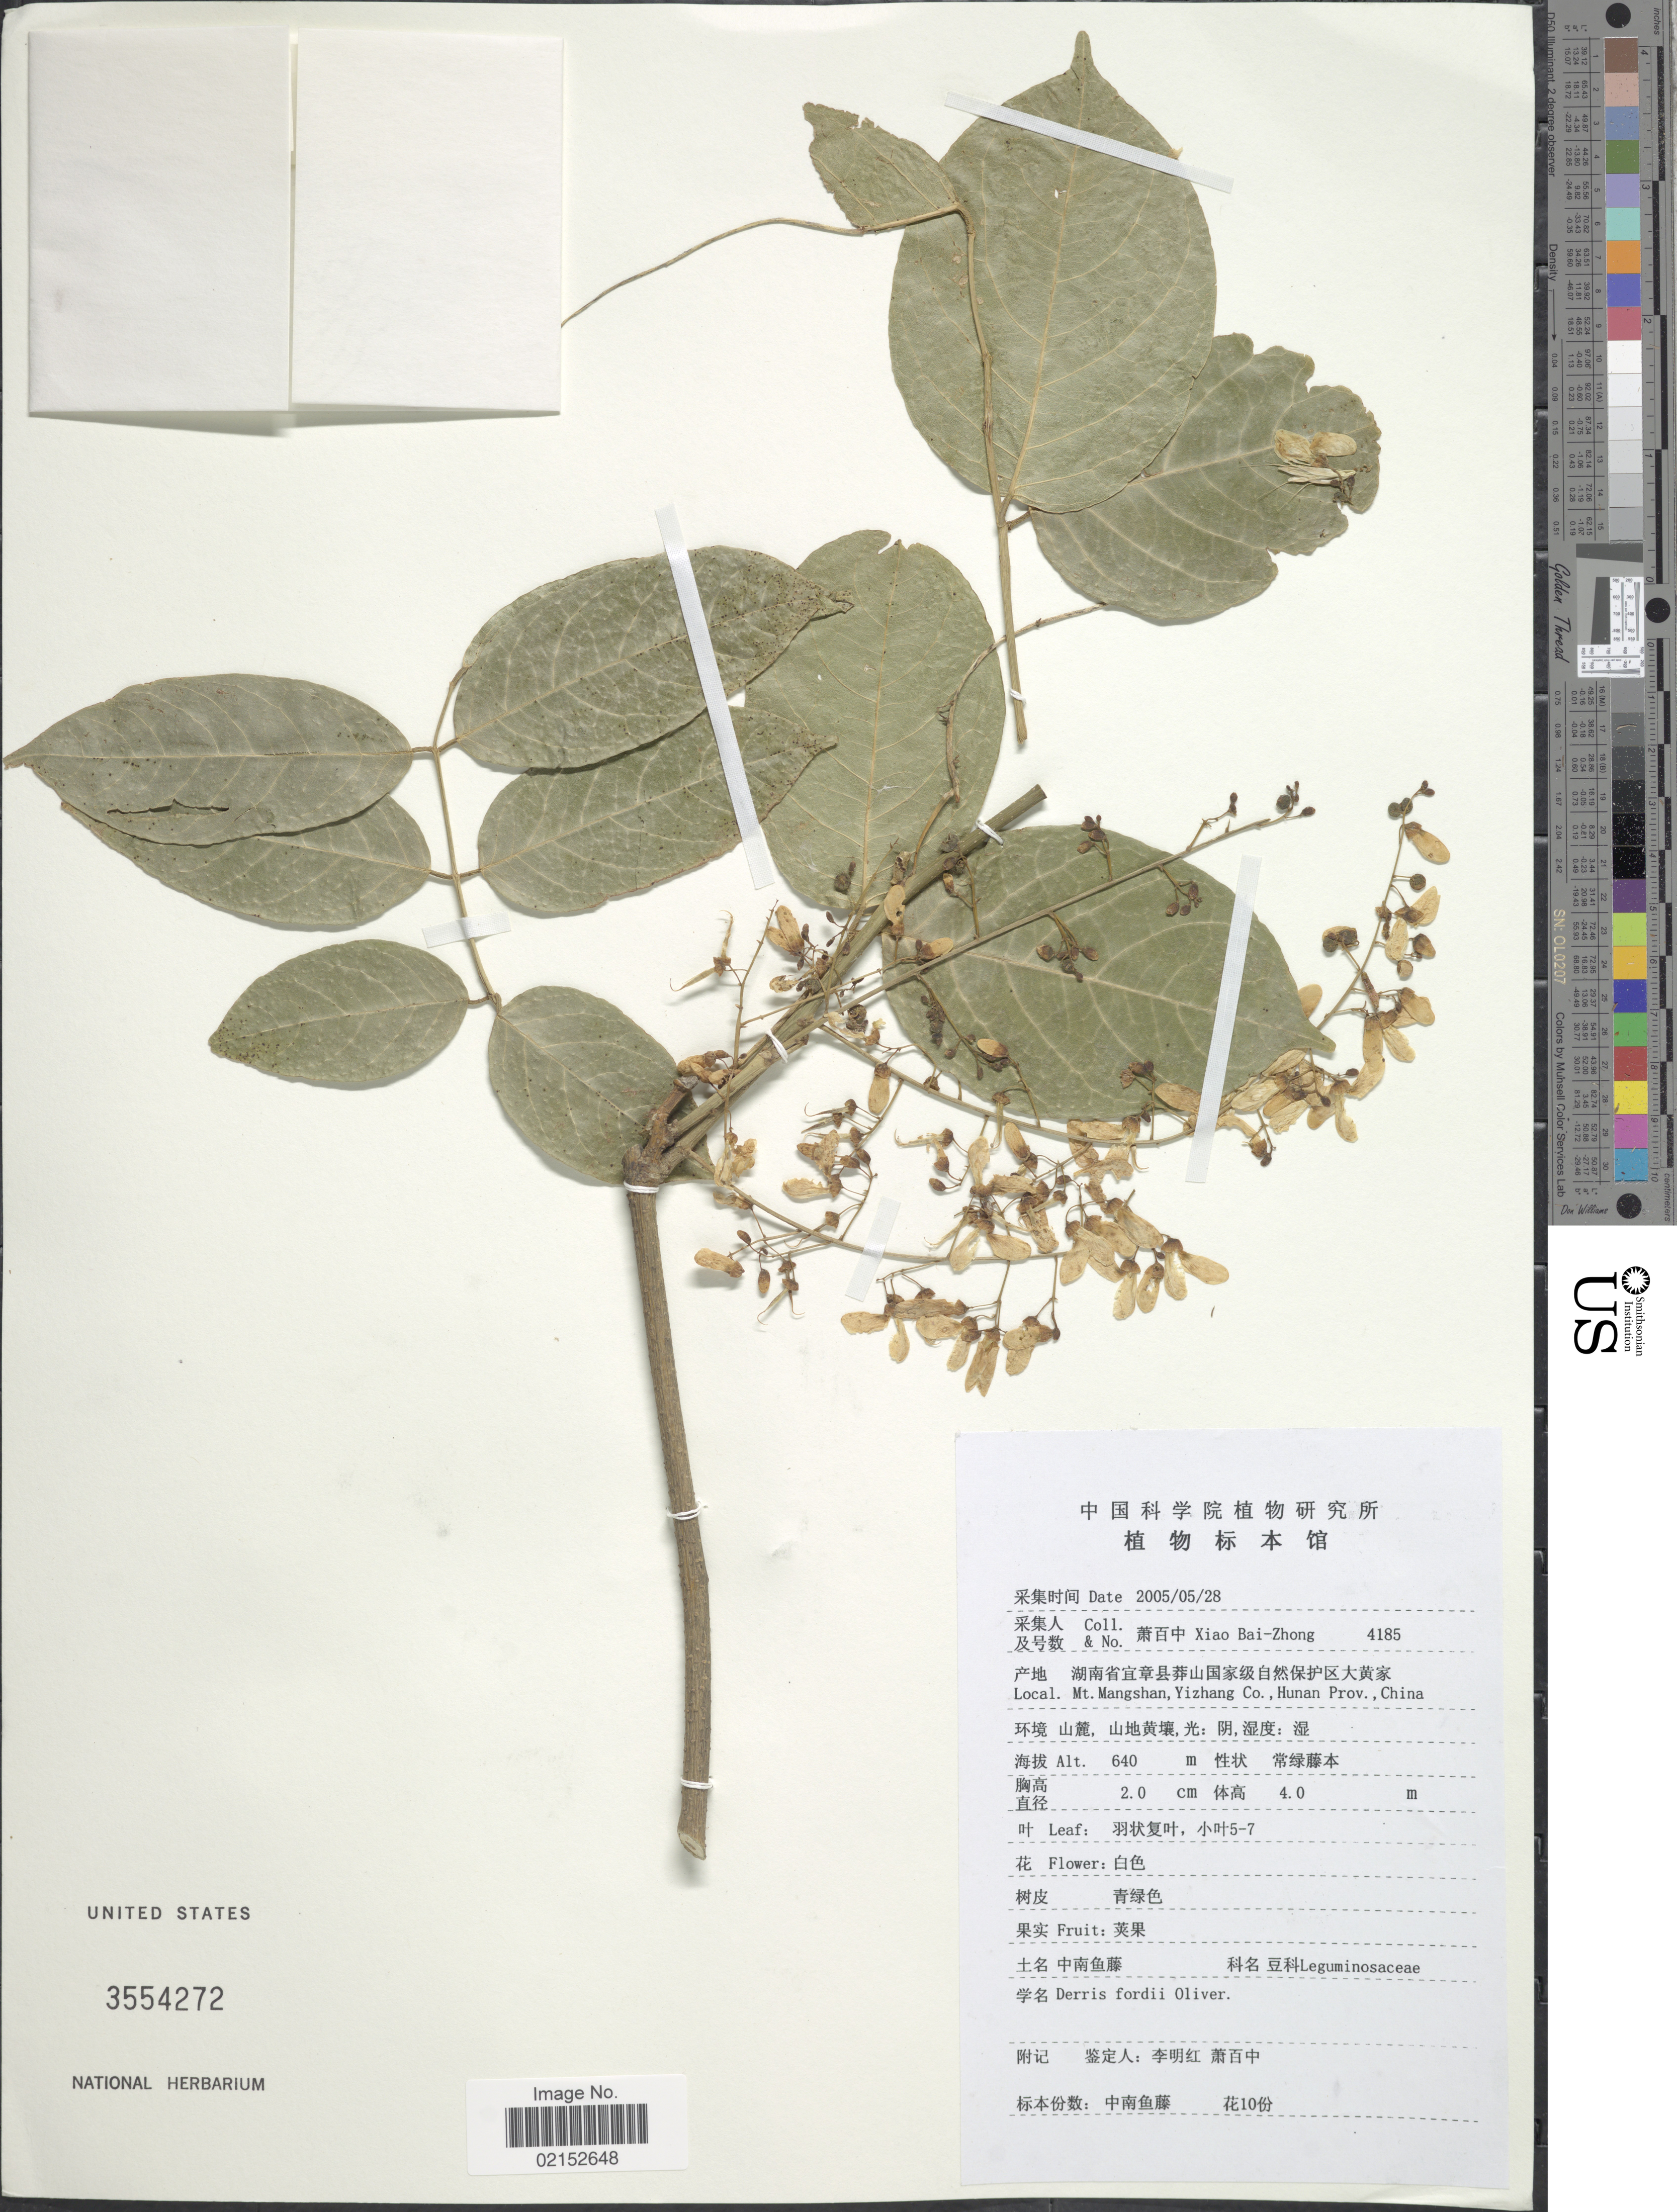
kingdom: Plantae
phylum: Tracheophyta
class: Magnoliopsida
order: Fabales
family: Fabaceae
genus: Derris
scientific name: Derris fordii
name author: Oliv.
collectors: B. Z. Xiao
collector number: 4185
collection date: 2005-05-28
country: China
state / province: Hunan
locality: Mt. Mangshan, Yizhang Co.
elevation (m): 640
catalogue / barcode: US 3554272